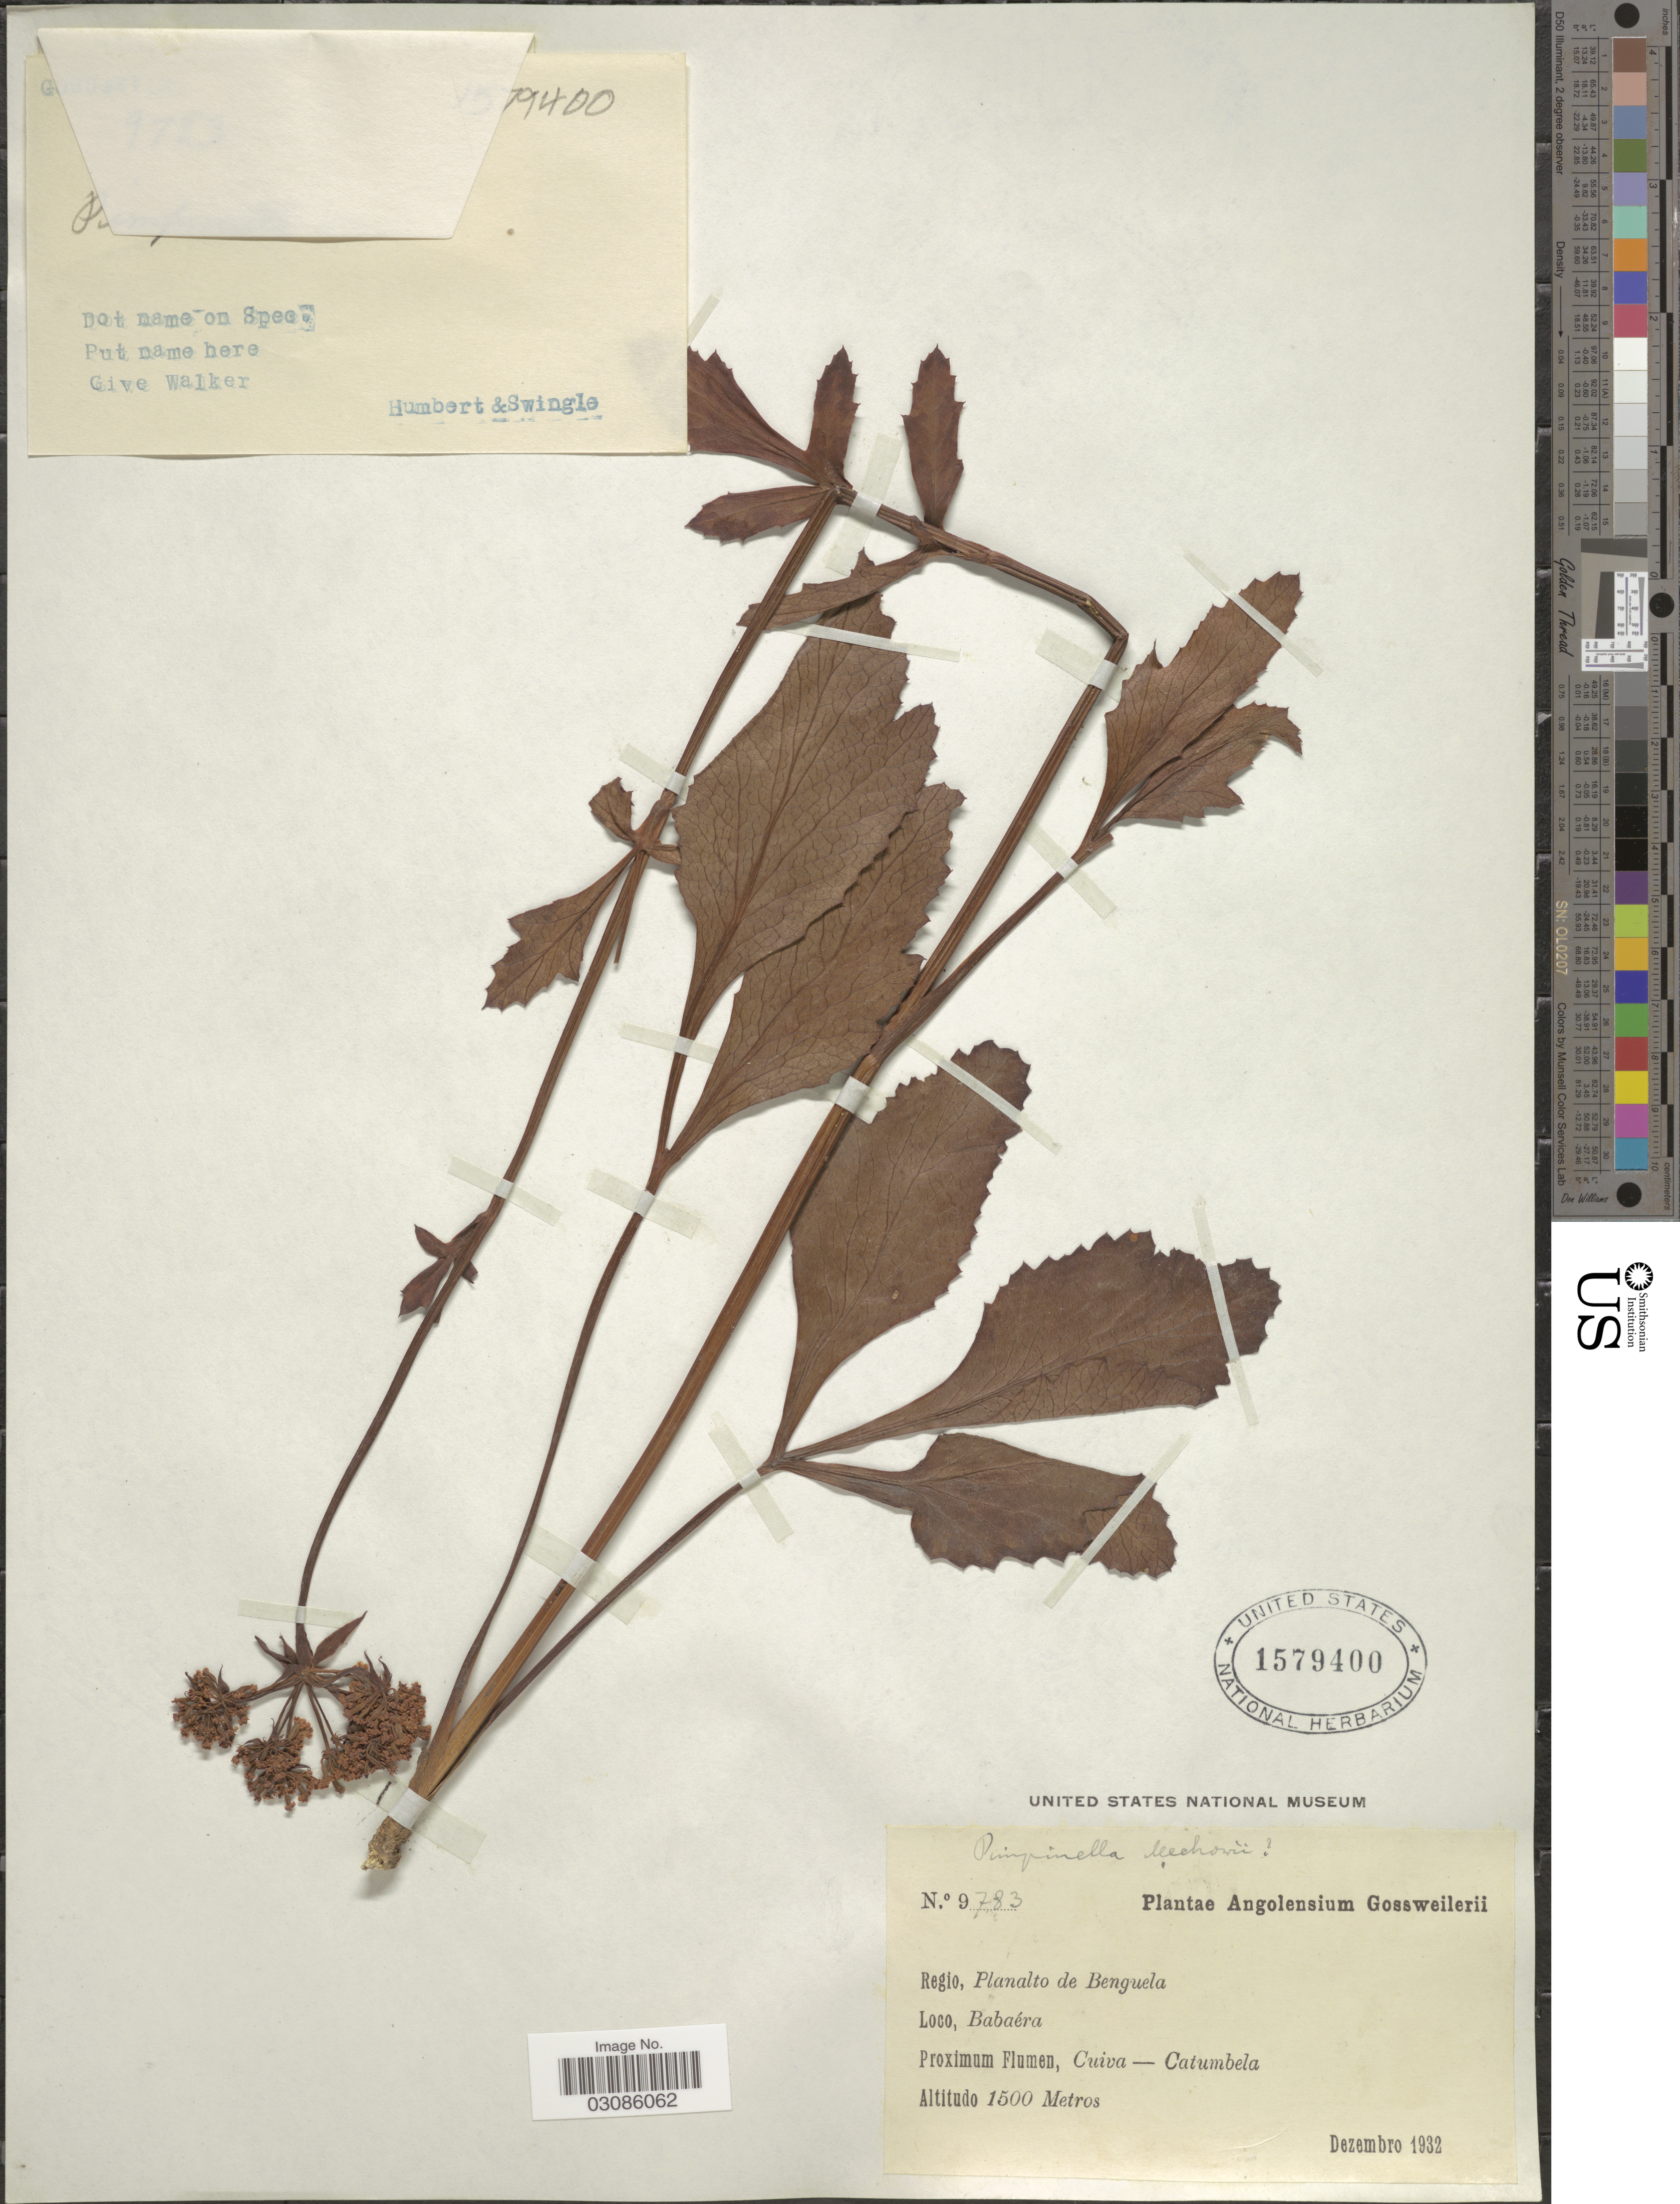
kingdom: Plantae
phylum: Tracheophyta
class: Magnoliopsida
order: Apiales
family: Apiaceae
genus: Pimpinella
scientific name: Pimpinella sp.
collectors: -. Gossweiler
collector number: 9783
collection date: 1932-12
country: Angola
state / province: Benguela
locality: Regio, Planalto de Benguela, Babaéra, Cuiva-Catumbela.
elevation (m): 1500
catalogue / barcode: US 1579400